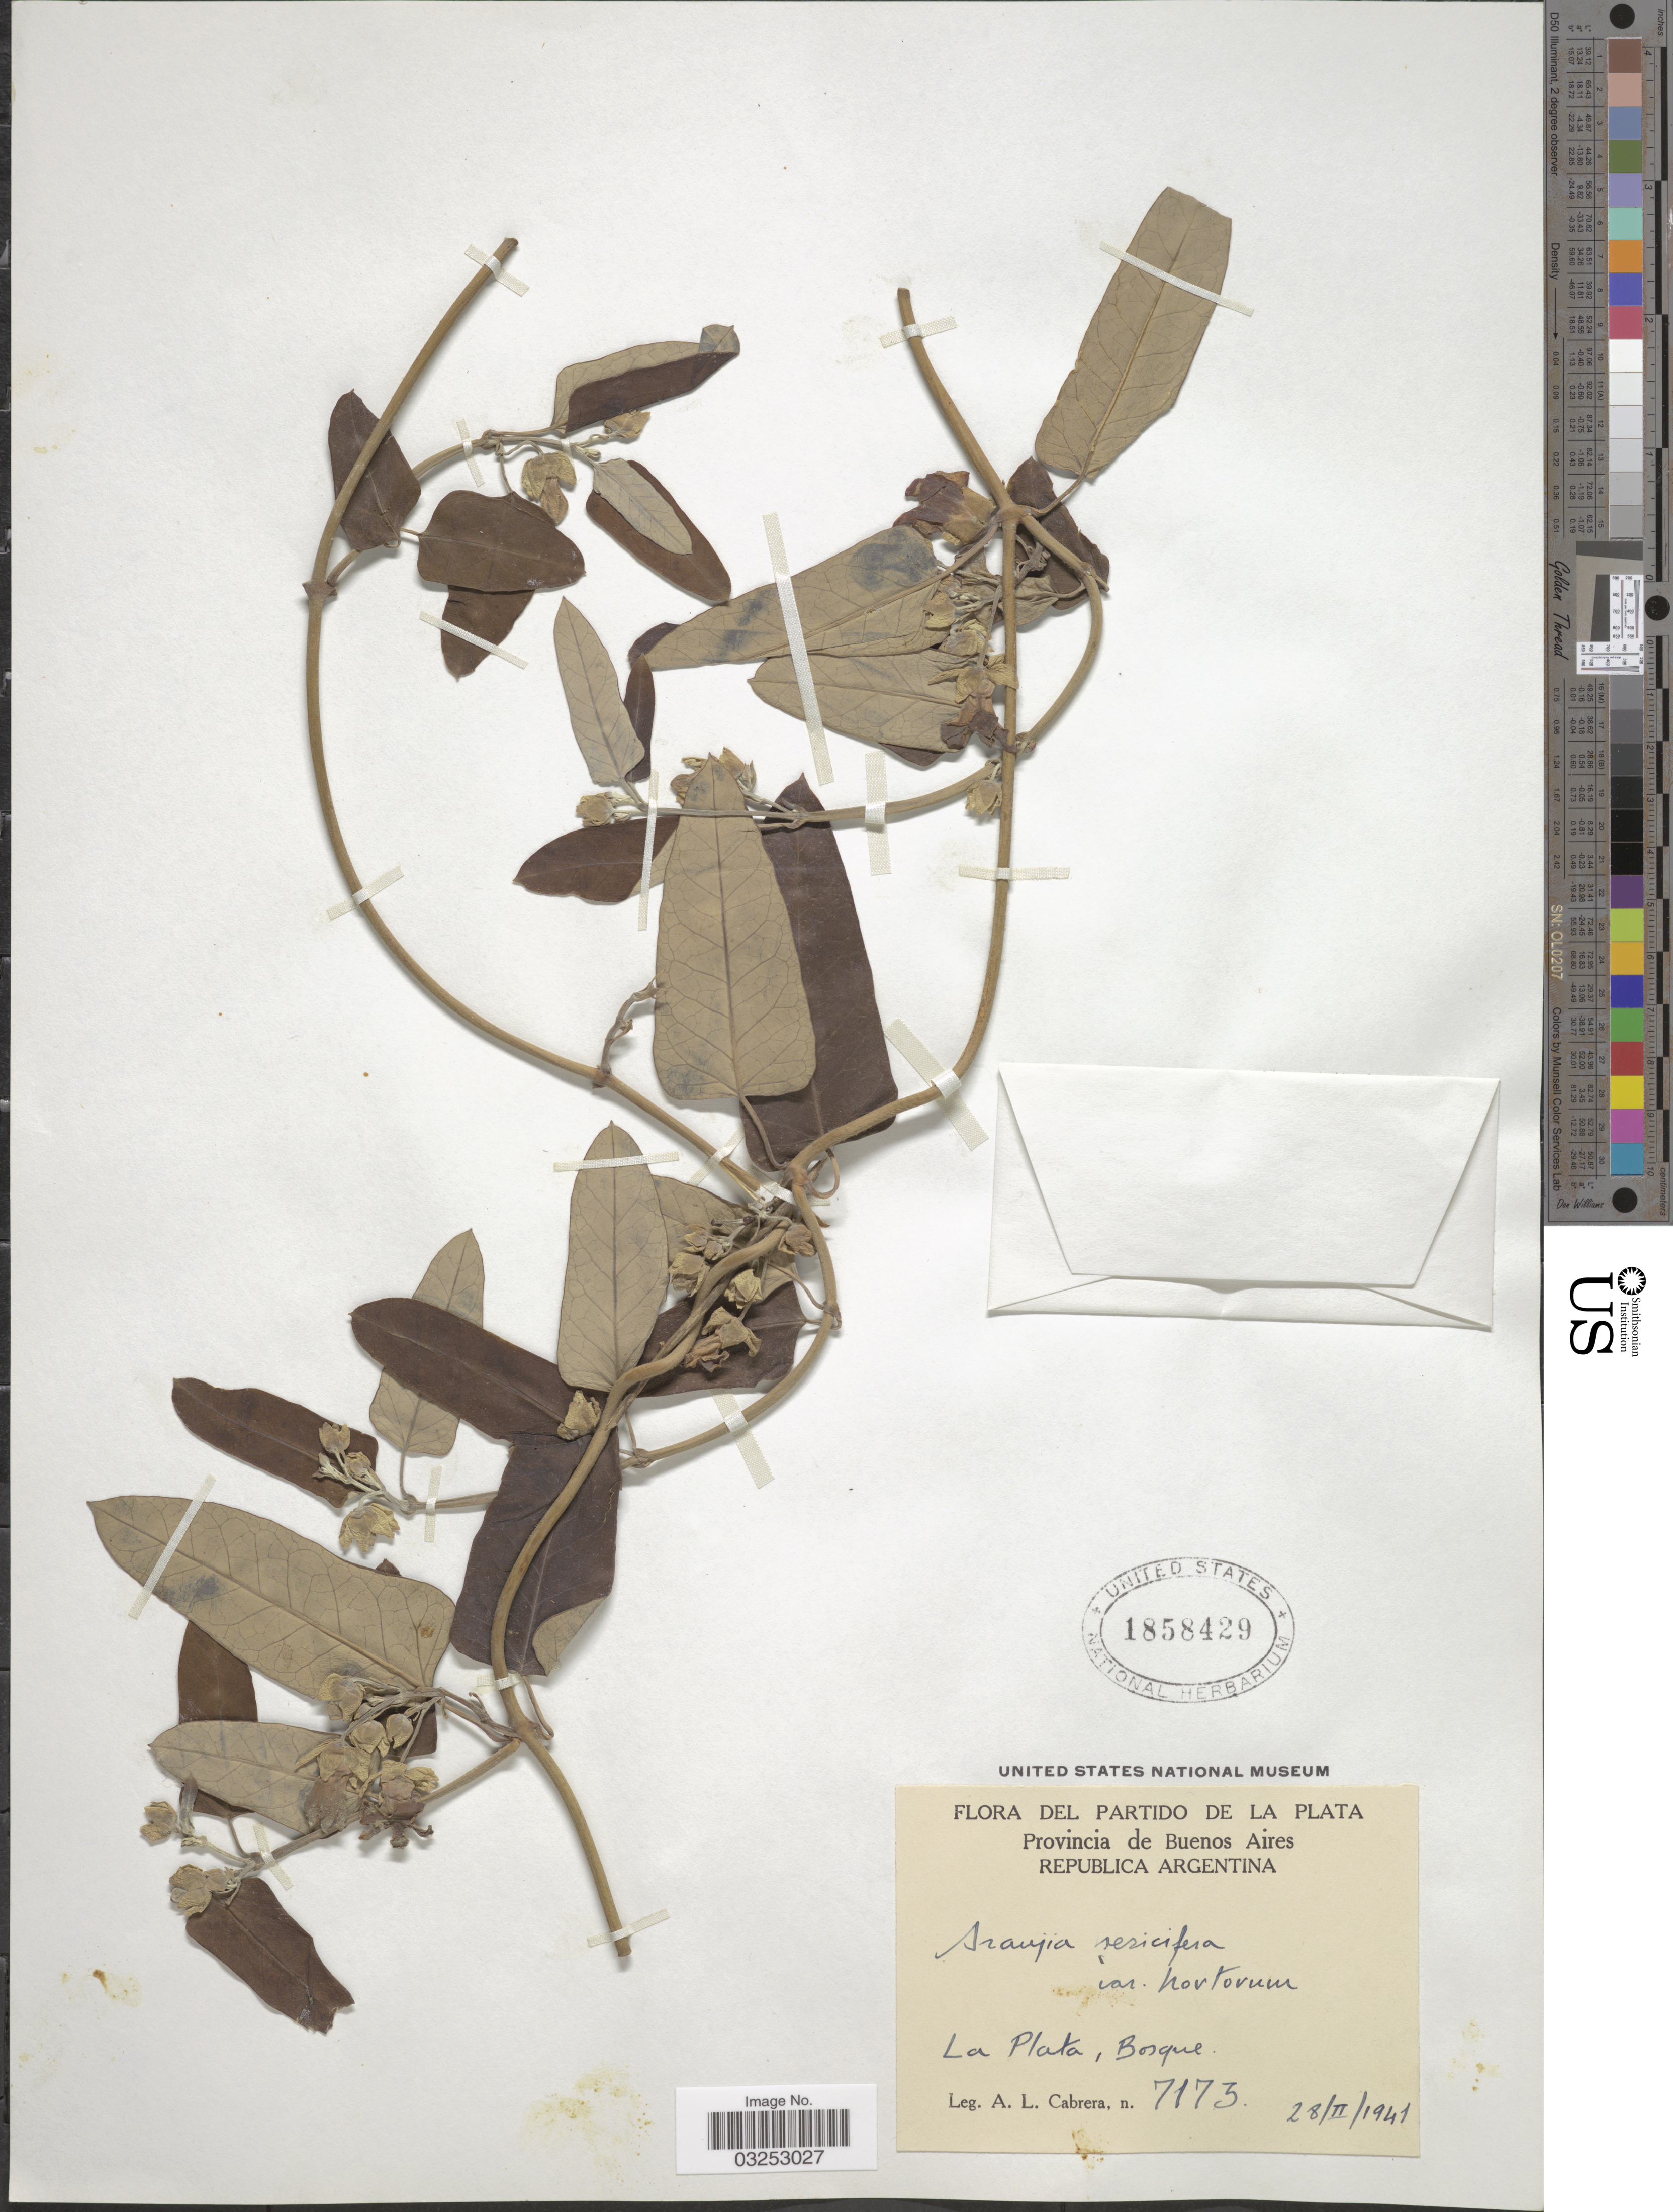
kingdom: Plantae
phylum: Tracheophyta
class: Magnoliopsida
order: Gentianales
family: Apocynaceae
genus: Araujia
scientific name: Araujia sericifera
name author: Brot.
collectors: A. L. Cabrera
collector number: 7173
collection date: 1941-02-28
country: Argentina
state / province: Buenos Aires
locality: Partido de La Plata, La Plata, Bosque.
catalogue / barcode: US 1858429